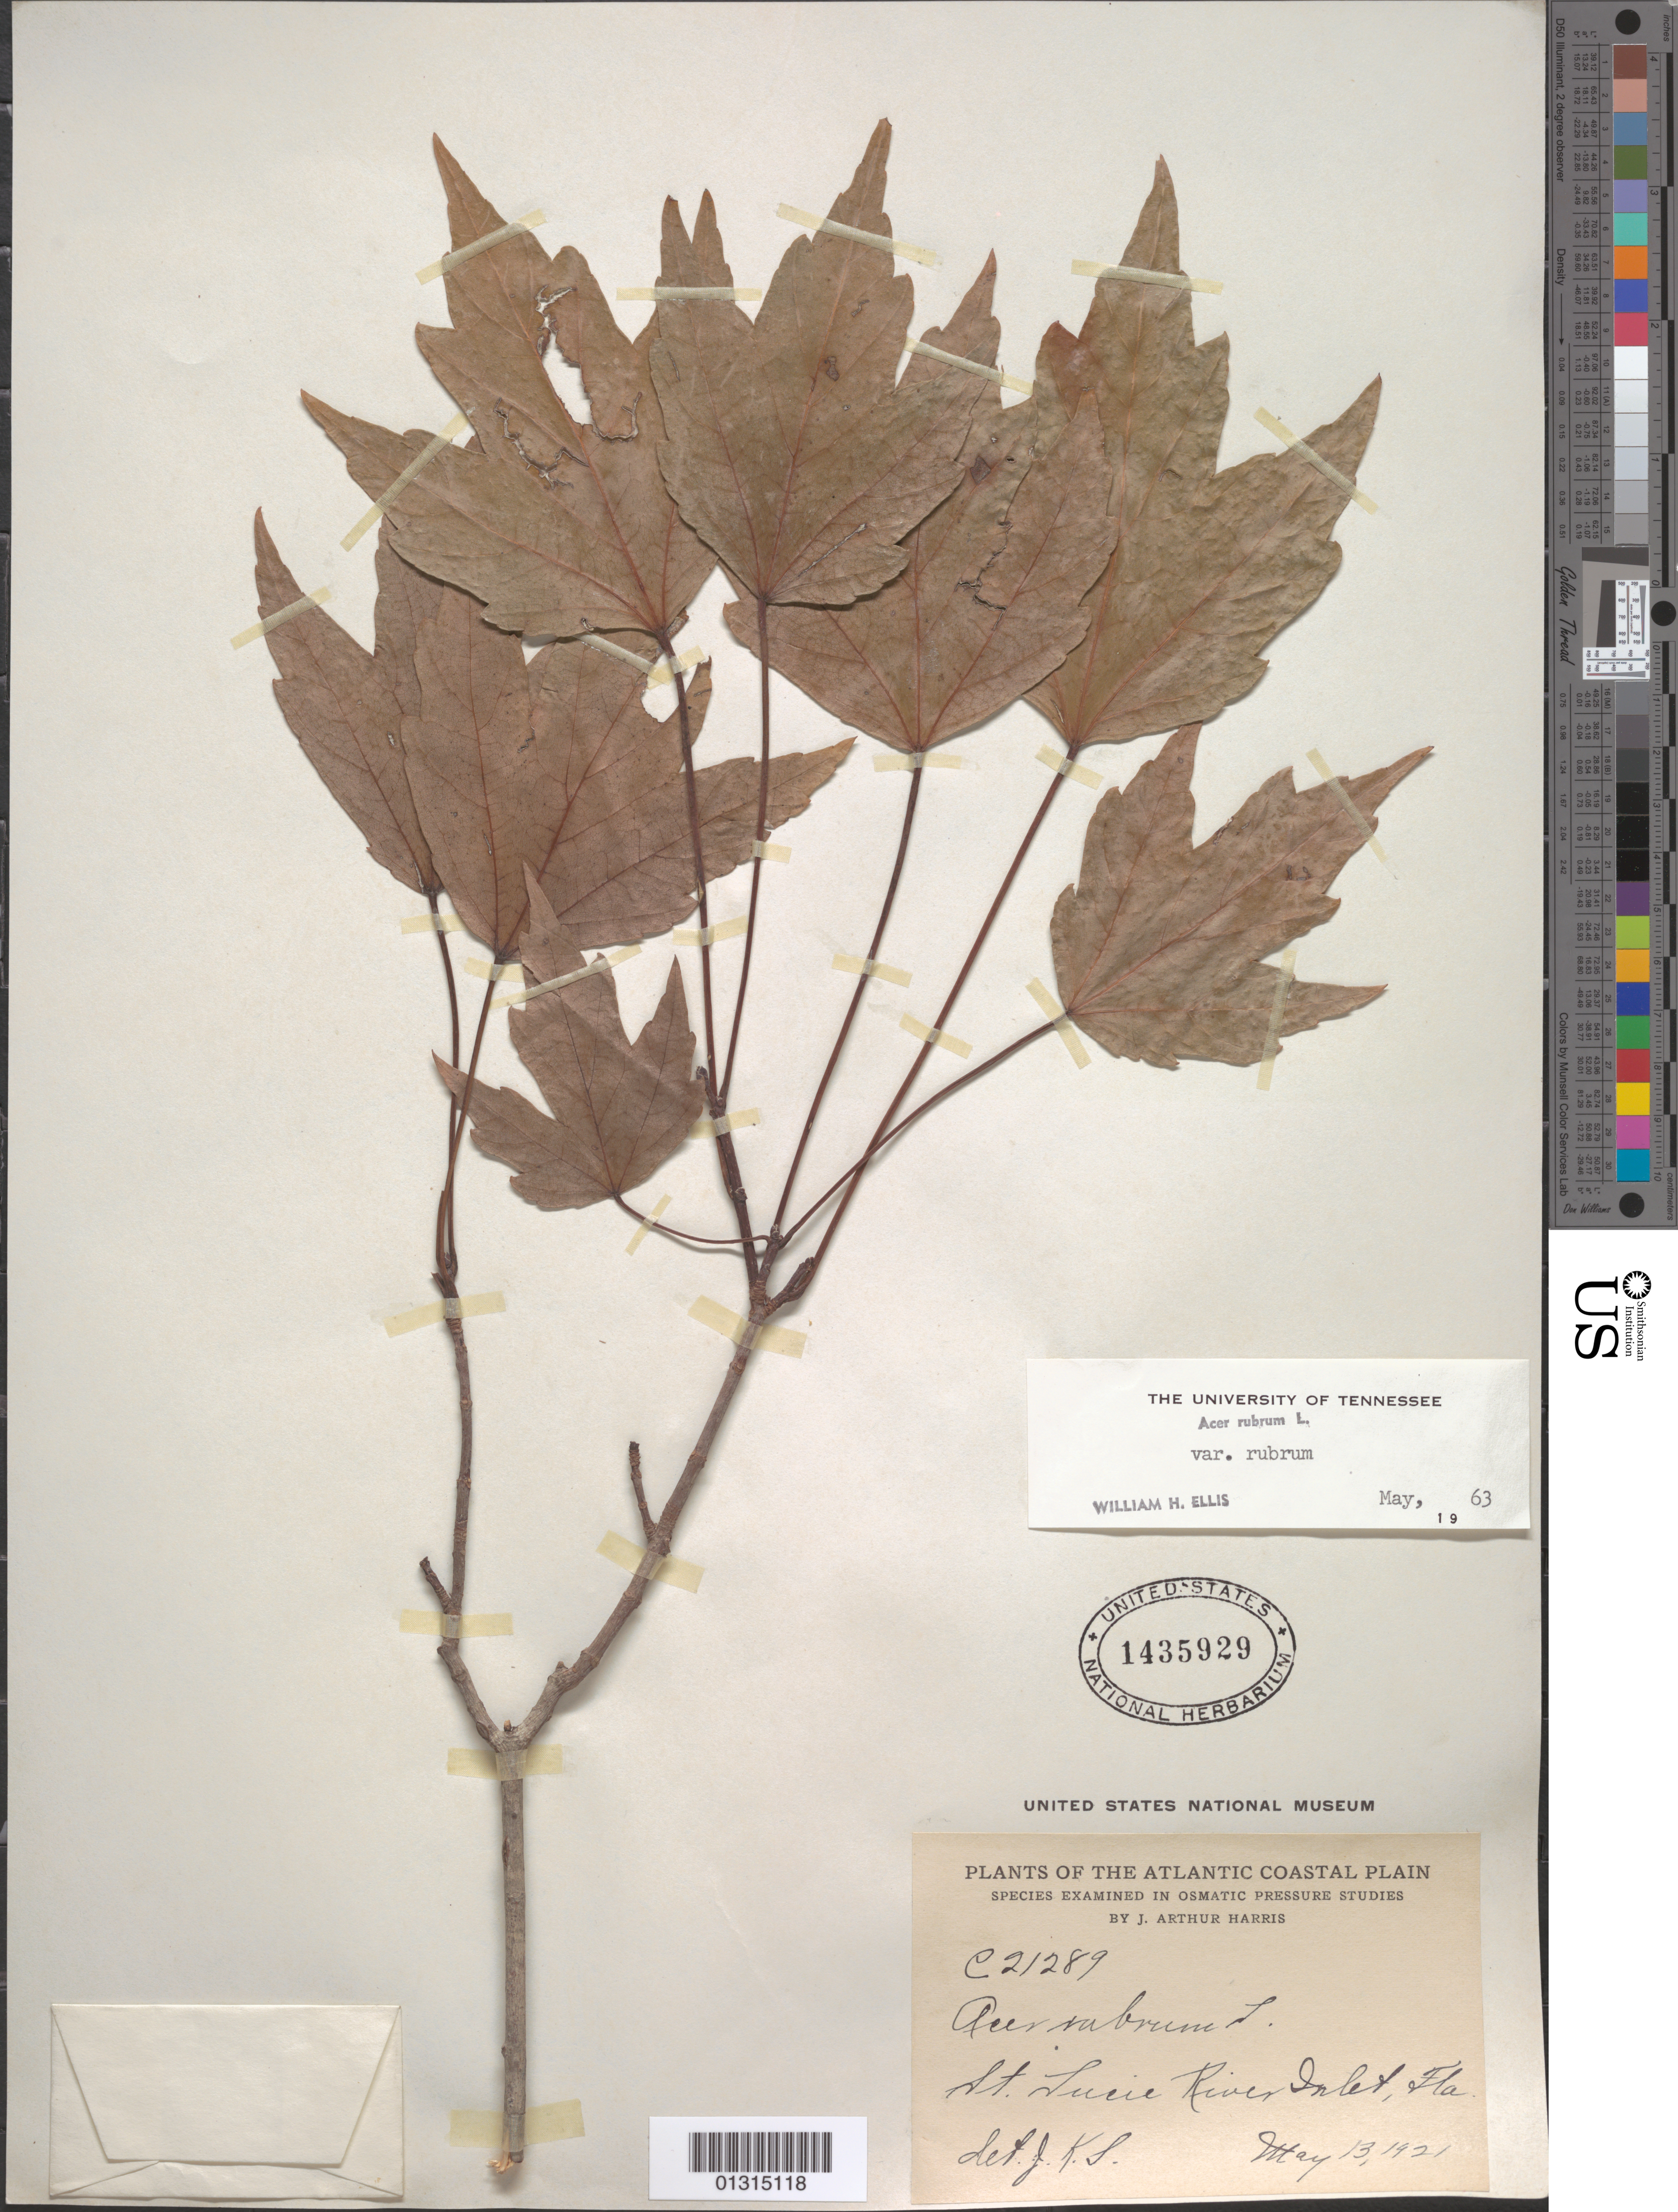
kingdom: Plantae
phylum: Tracheophyta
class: Magnoliopsida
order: Sapindales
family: Sapindaceae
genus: Acer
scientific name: Acer rubrum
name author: L.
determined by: Ellis, W. H.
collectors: J. A. Harris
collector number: C21289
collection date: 1921-05-13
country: United States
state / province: Florida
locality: St. Lucie River Inlet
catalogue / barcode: US 1435929